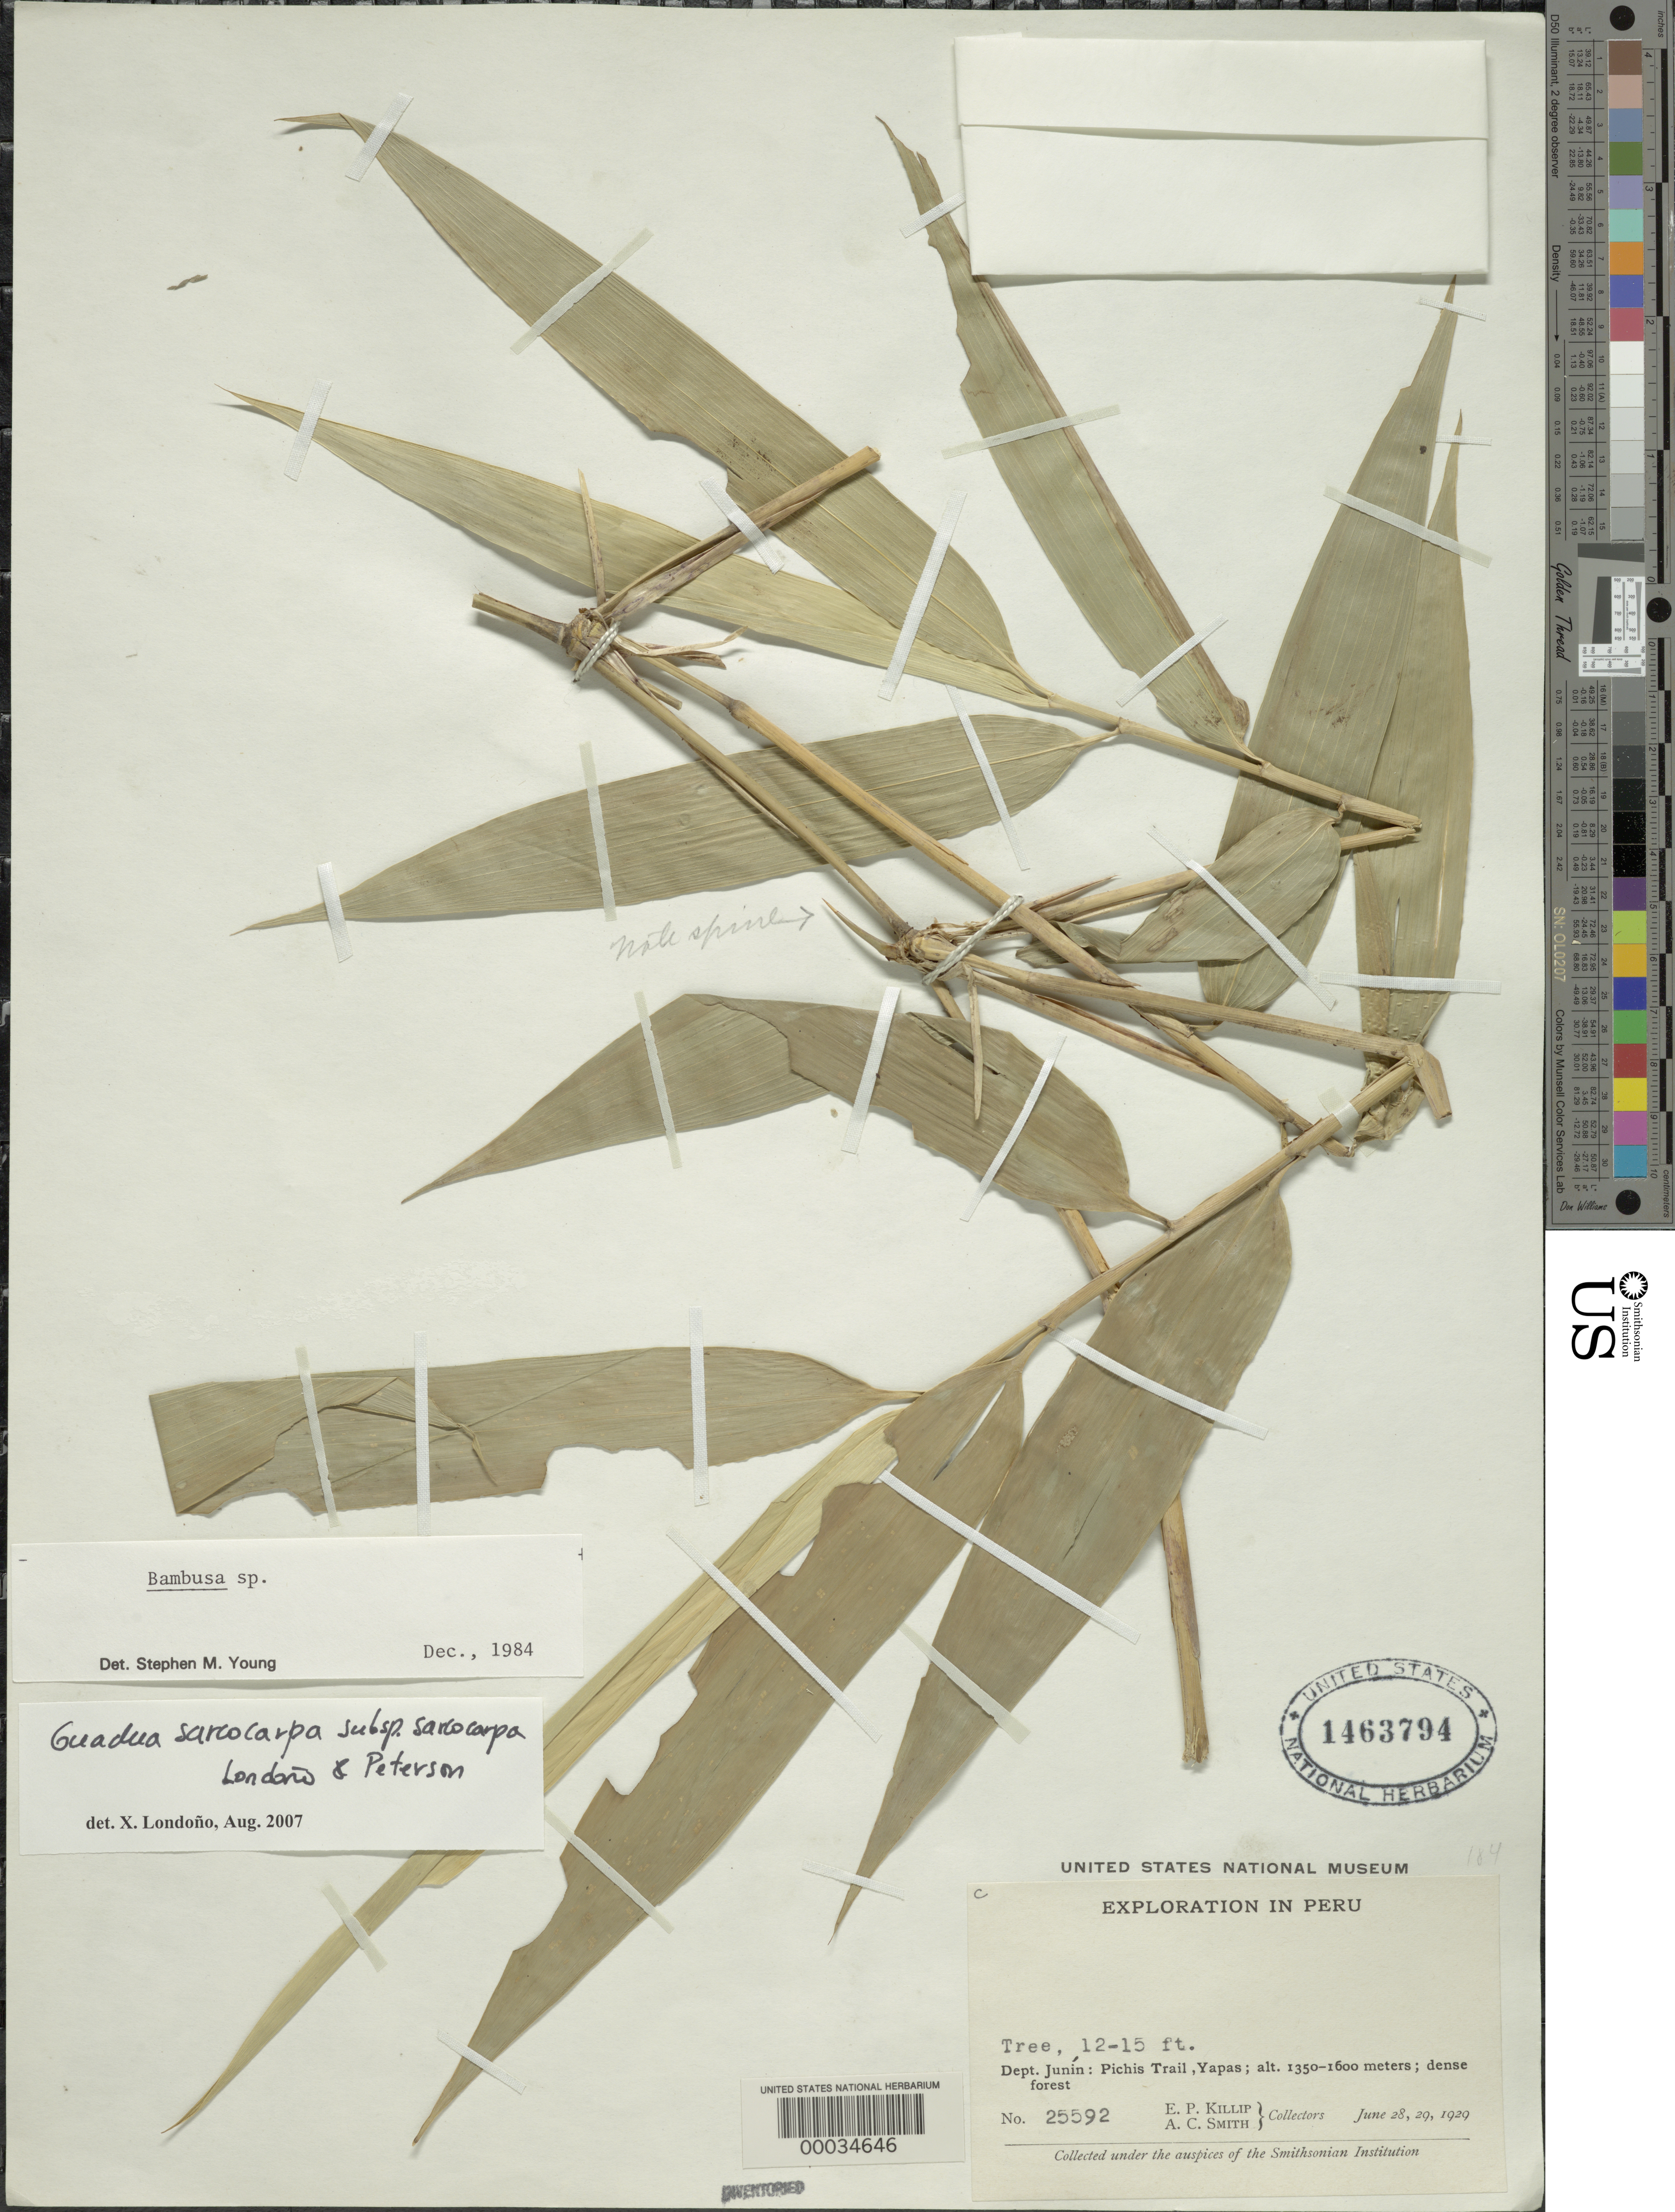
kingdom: Plantae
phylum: Tracheophyta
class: Liliopsida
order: Poales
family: Poaceae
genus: Guadua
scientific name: Guadua sarcocarpa subsp. sarcocarpa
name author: Londoño & P.M. Peterson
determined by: Londoño, X., (TULV), Jardin Botanico "Juan Maria Cespedes"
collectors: E. P. Killip & A. C. Smith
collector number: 25592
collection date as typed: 28 Jun 1929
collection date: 1929-06-28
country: Peru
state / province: Junín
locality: Pichis trail, yapas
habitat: Dense forest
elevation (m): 1350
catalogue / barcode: US 1463794